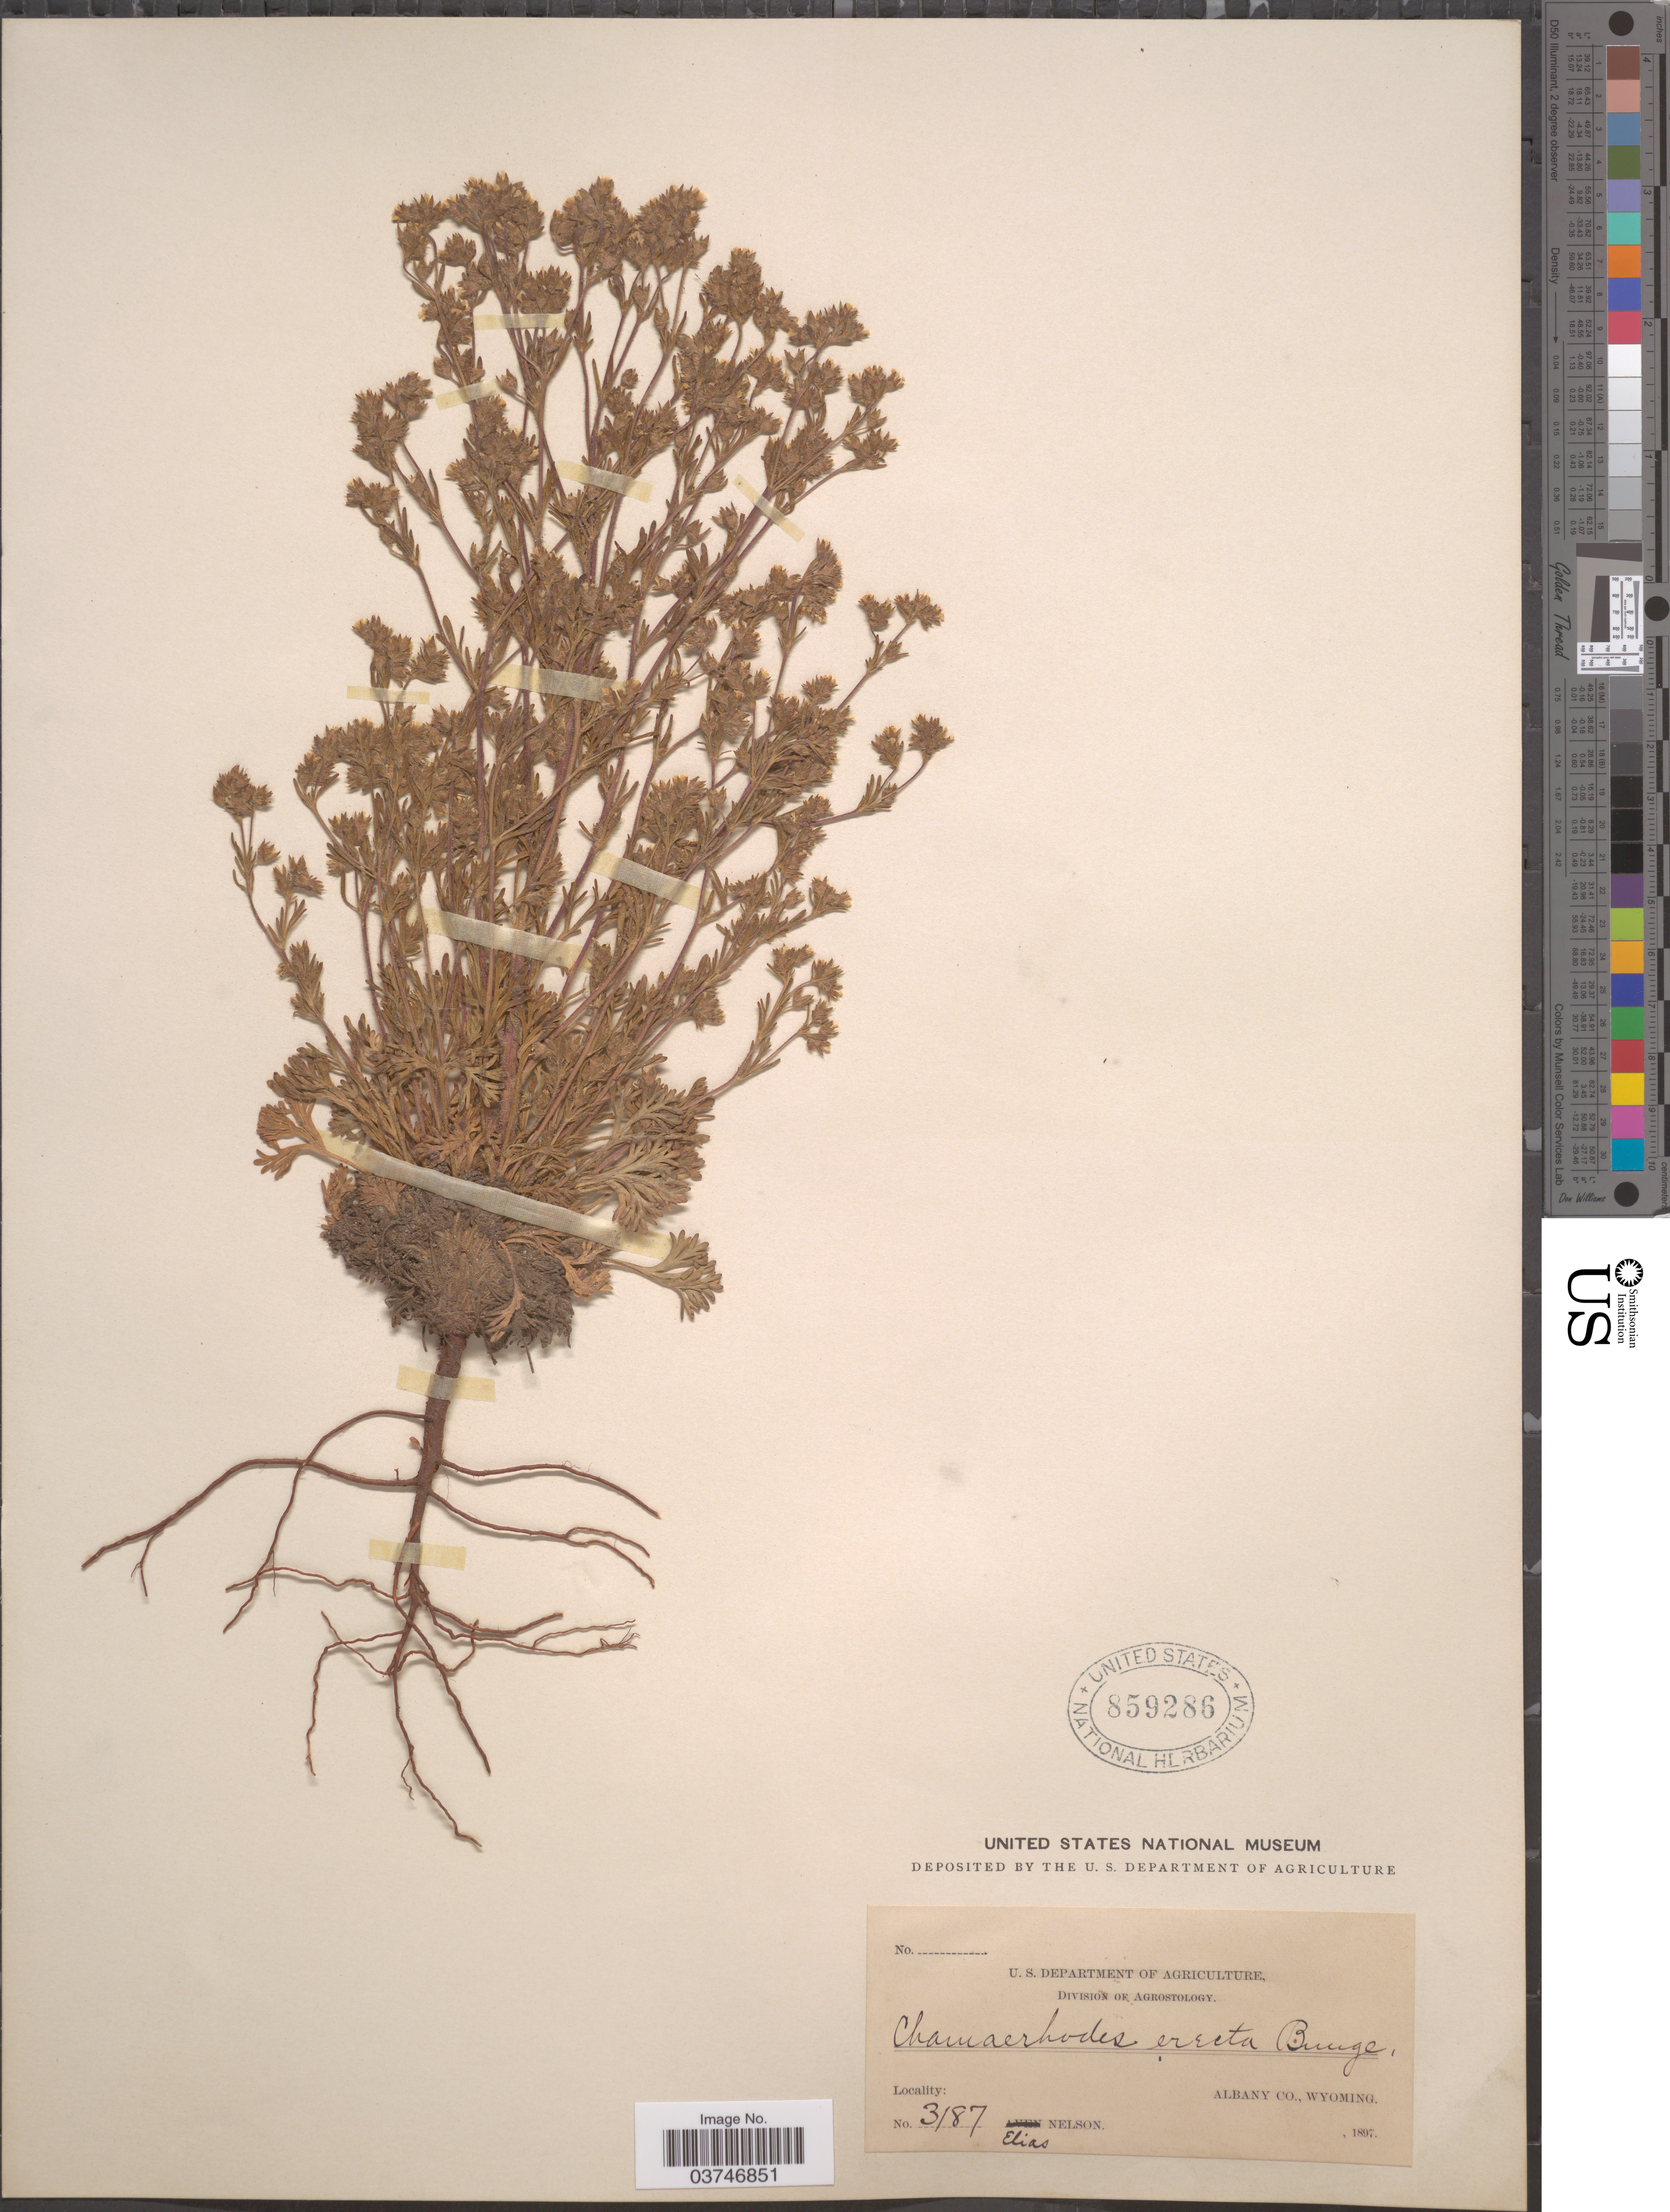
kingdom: Plantae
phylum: Tracheophyta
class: Magnoliopsida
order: Rosales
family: Rosaceae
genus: Chamaerhodos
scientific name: Chamaerhodos erecta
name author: (L.) Bunge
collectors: E. Nelson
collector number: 3187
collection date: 1897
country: United States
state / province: Wyoming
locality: Albany Co.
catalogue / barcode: US 859286